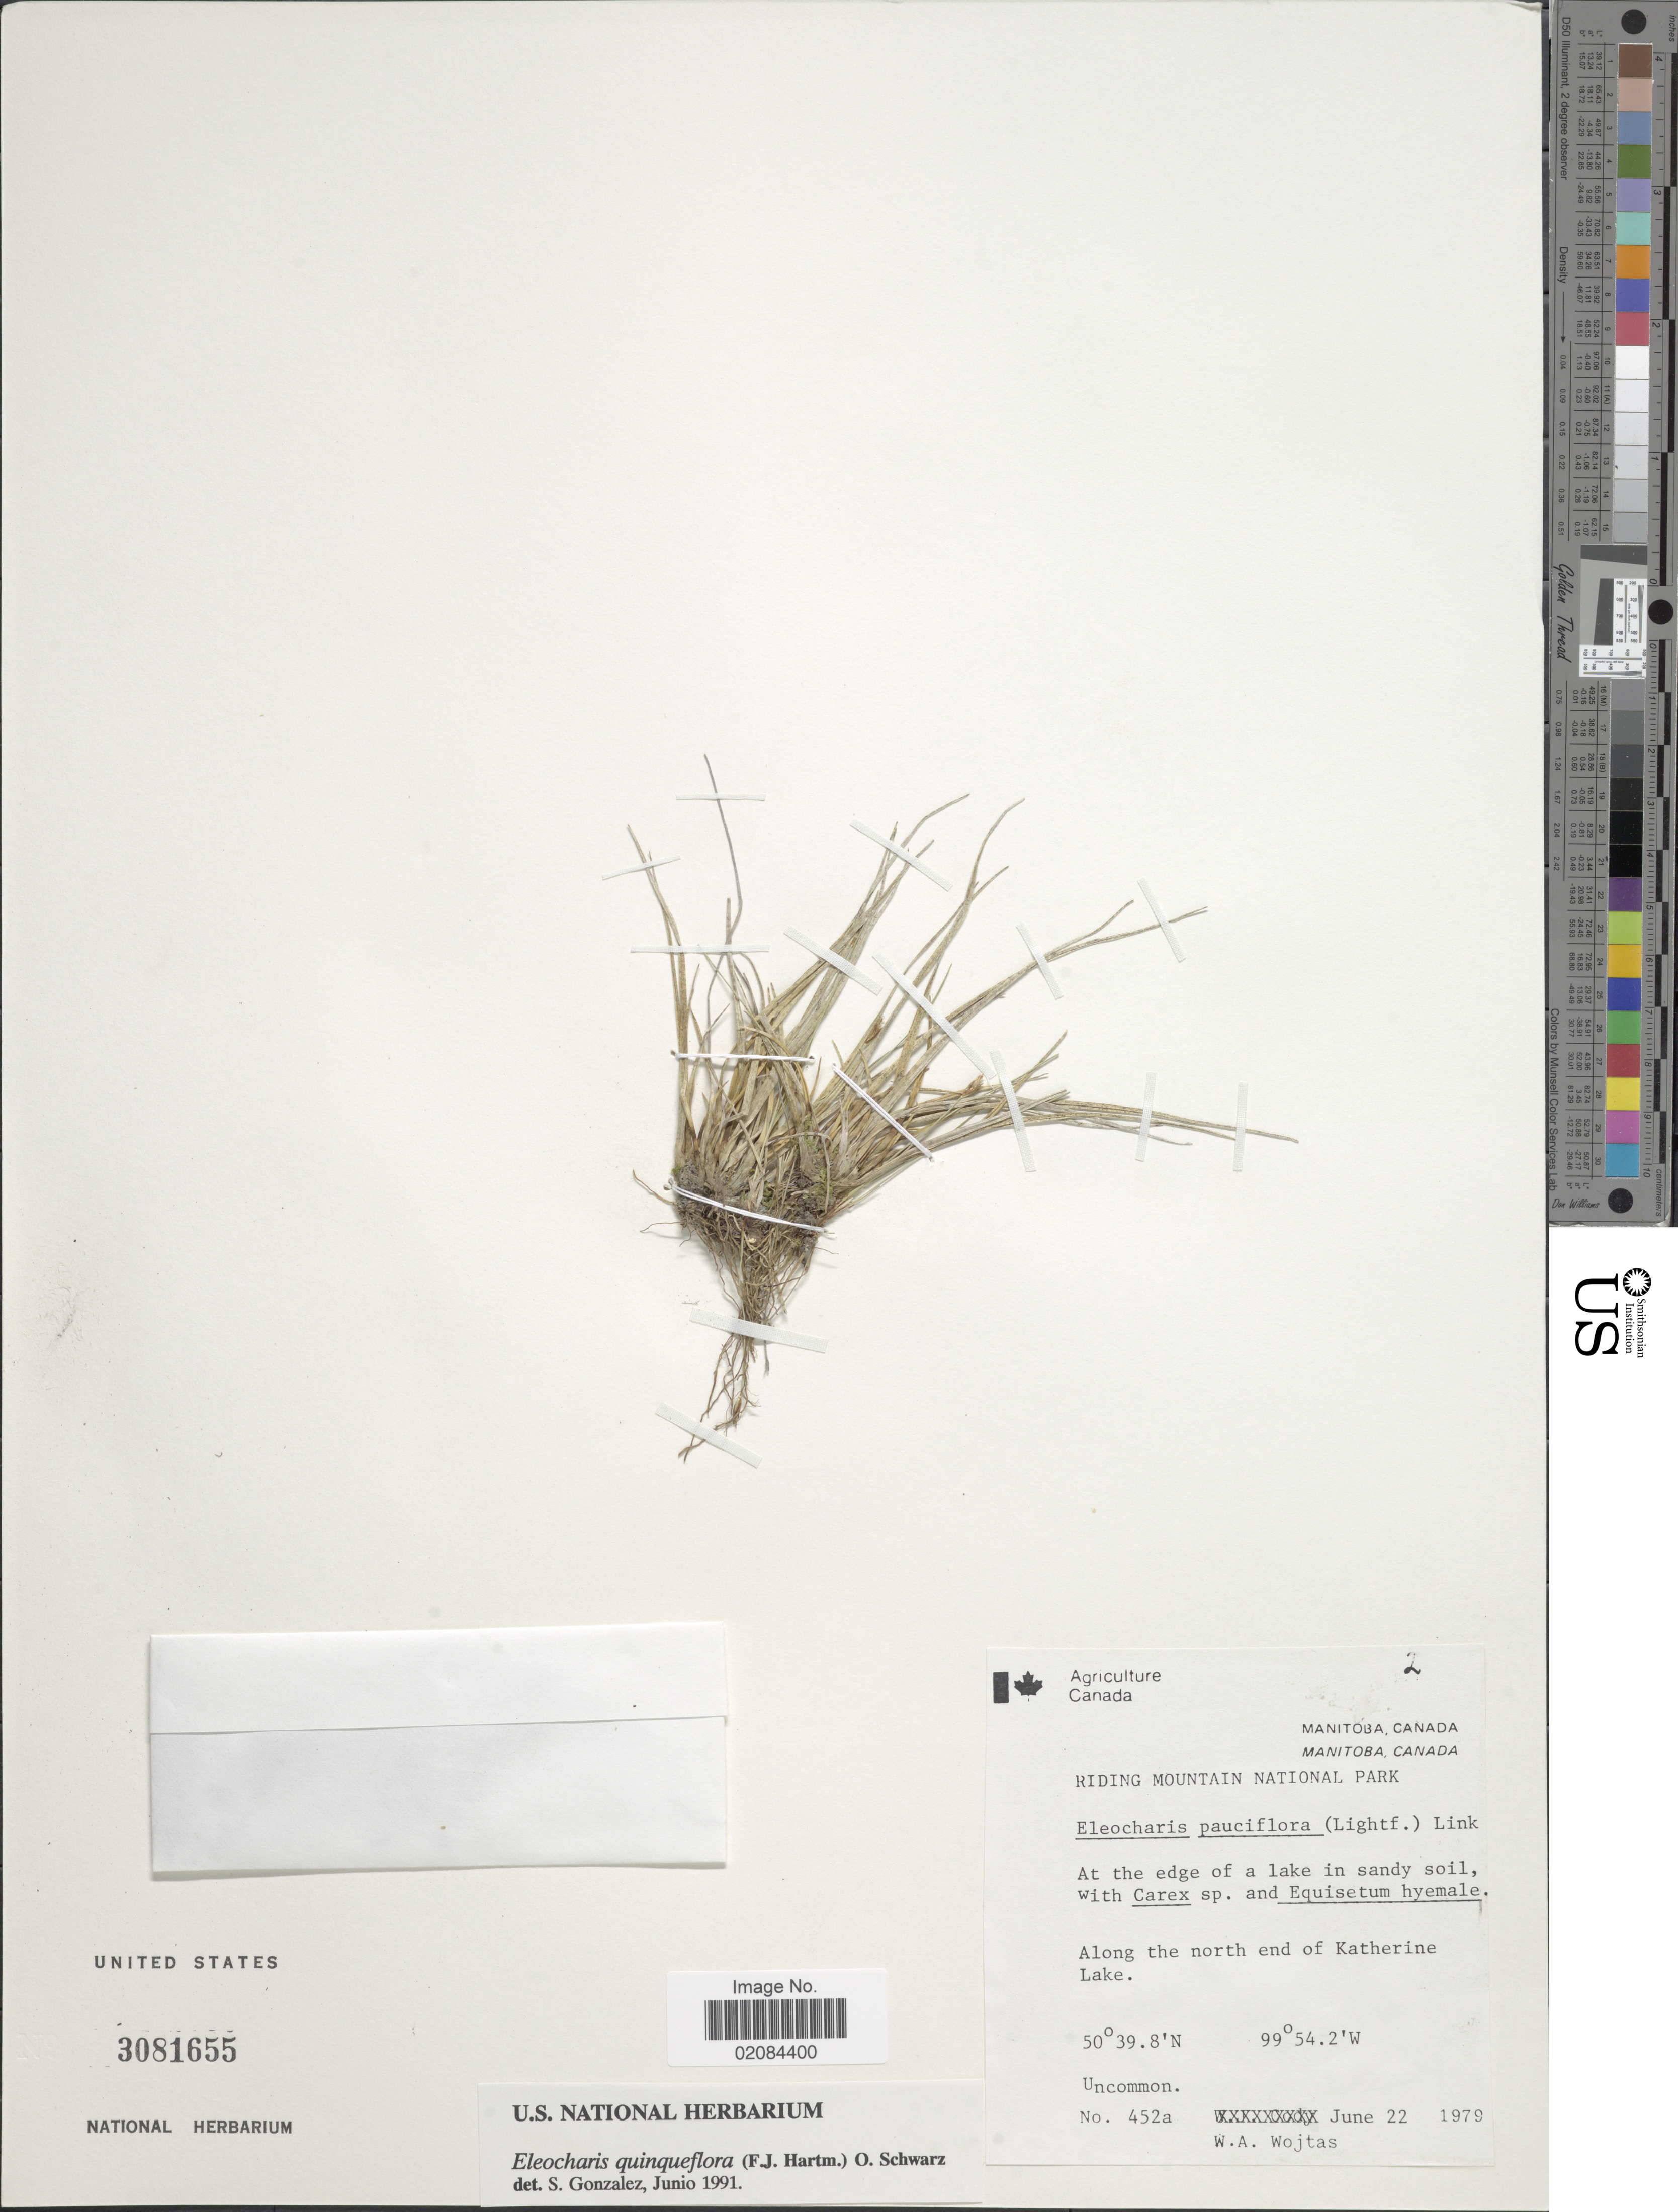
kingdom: Plantae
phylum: Tracheophyta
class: Liliopsida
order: Poales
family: Cyperaceae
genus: Eleocharis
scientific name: Eleocharis quinqueflora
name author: (Hartmann) O. Schwarz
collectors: W. Wojtas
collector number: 452a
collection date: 1979-06-22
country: Canada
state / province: Manitoba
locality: Along the north end of Katherine Lake, Manitoba, Riding Mountain National Park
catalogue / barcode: US 3081655